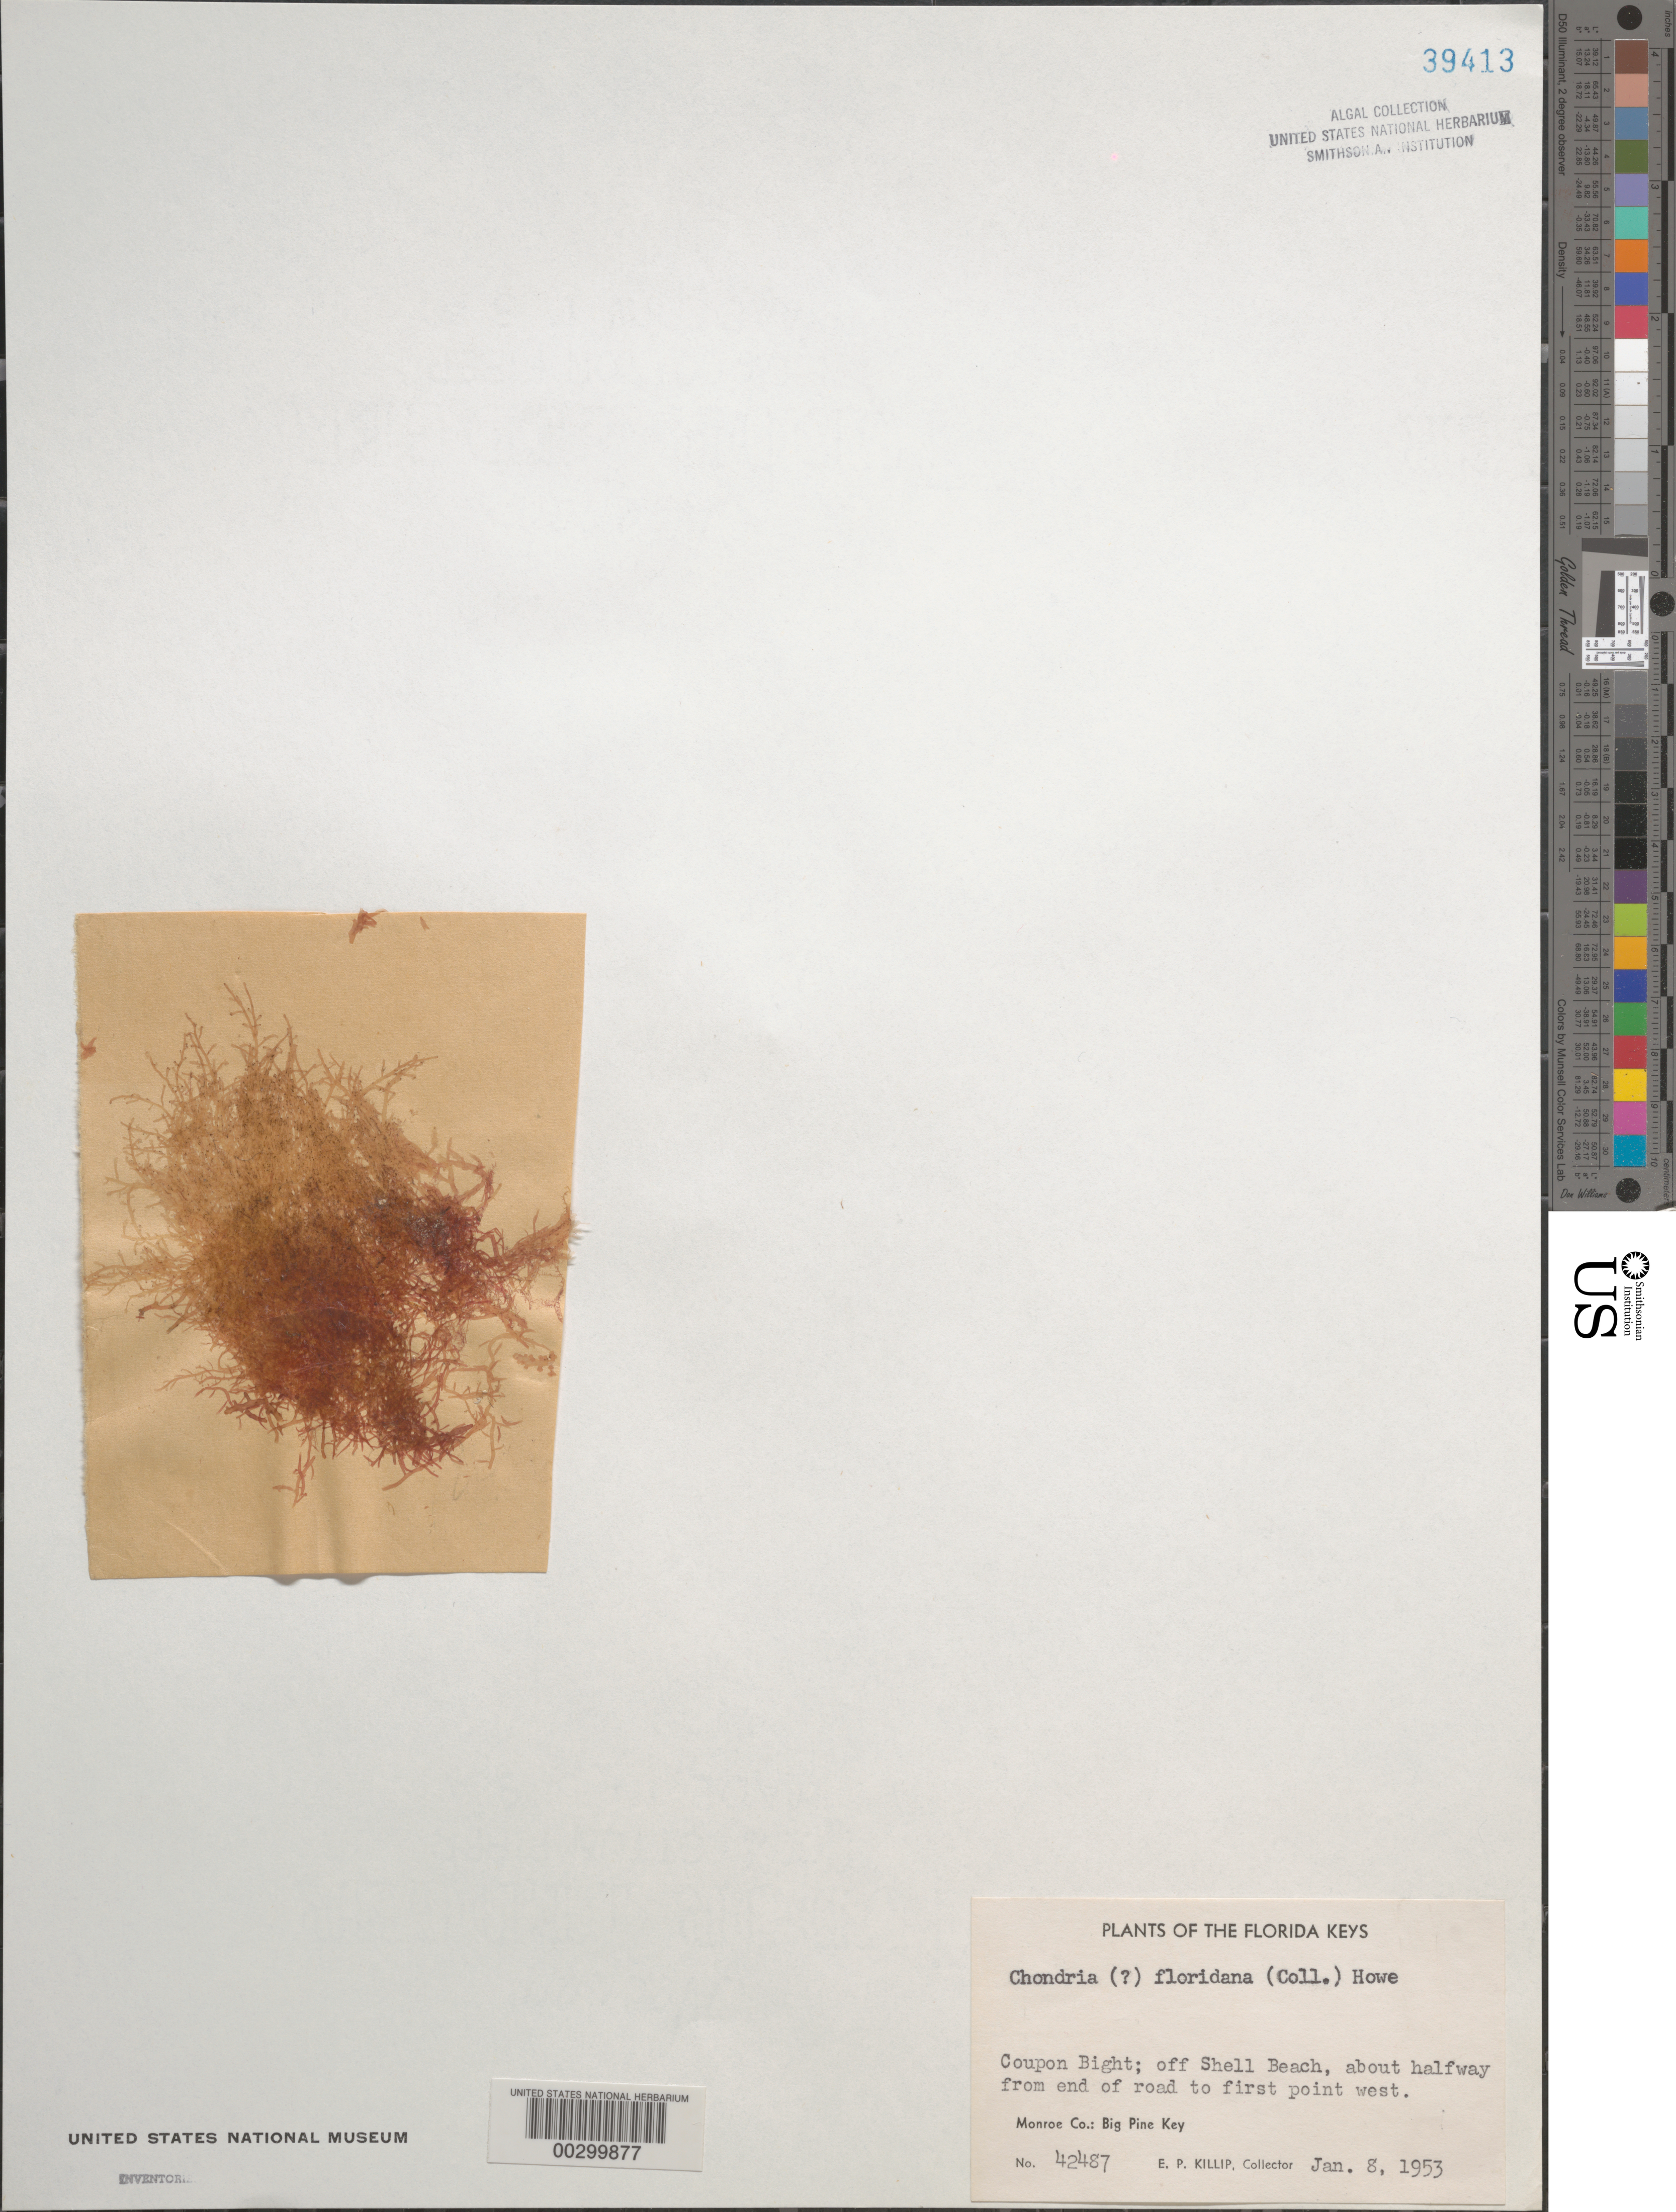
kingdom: Plantae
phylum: Rhodophyta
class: Florideophyceae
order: Ceramiales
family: Rhodomelaceae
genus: Chondria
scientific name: Chondria floridana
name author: (Collins) M. Howe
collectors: E. P. Killip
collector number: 42487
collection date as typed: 08 Jan 1953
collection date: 1953-01-08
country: United States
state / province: Florida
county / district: Monroe County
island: Big Pine Key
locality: Coupon Bight off Shell Beach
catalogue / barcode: US 39413